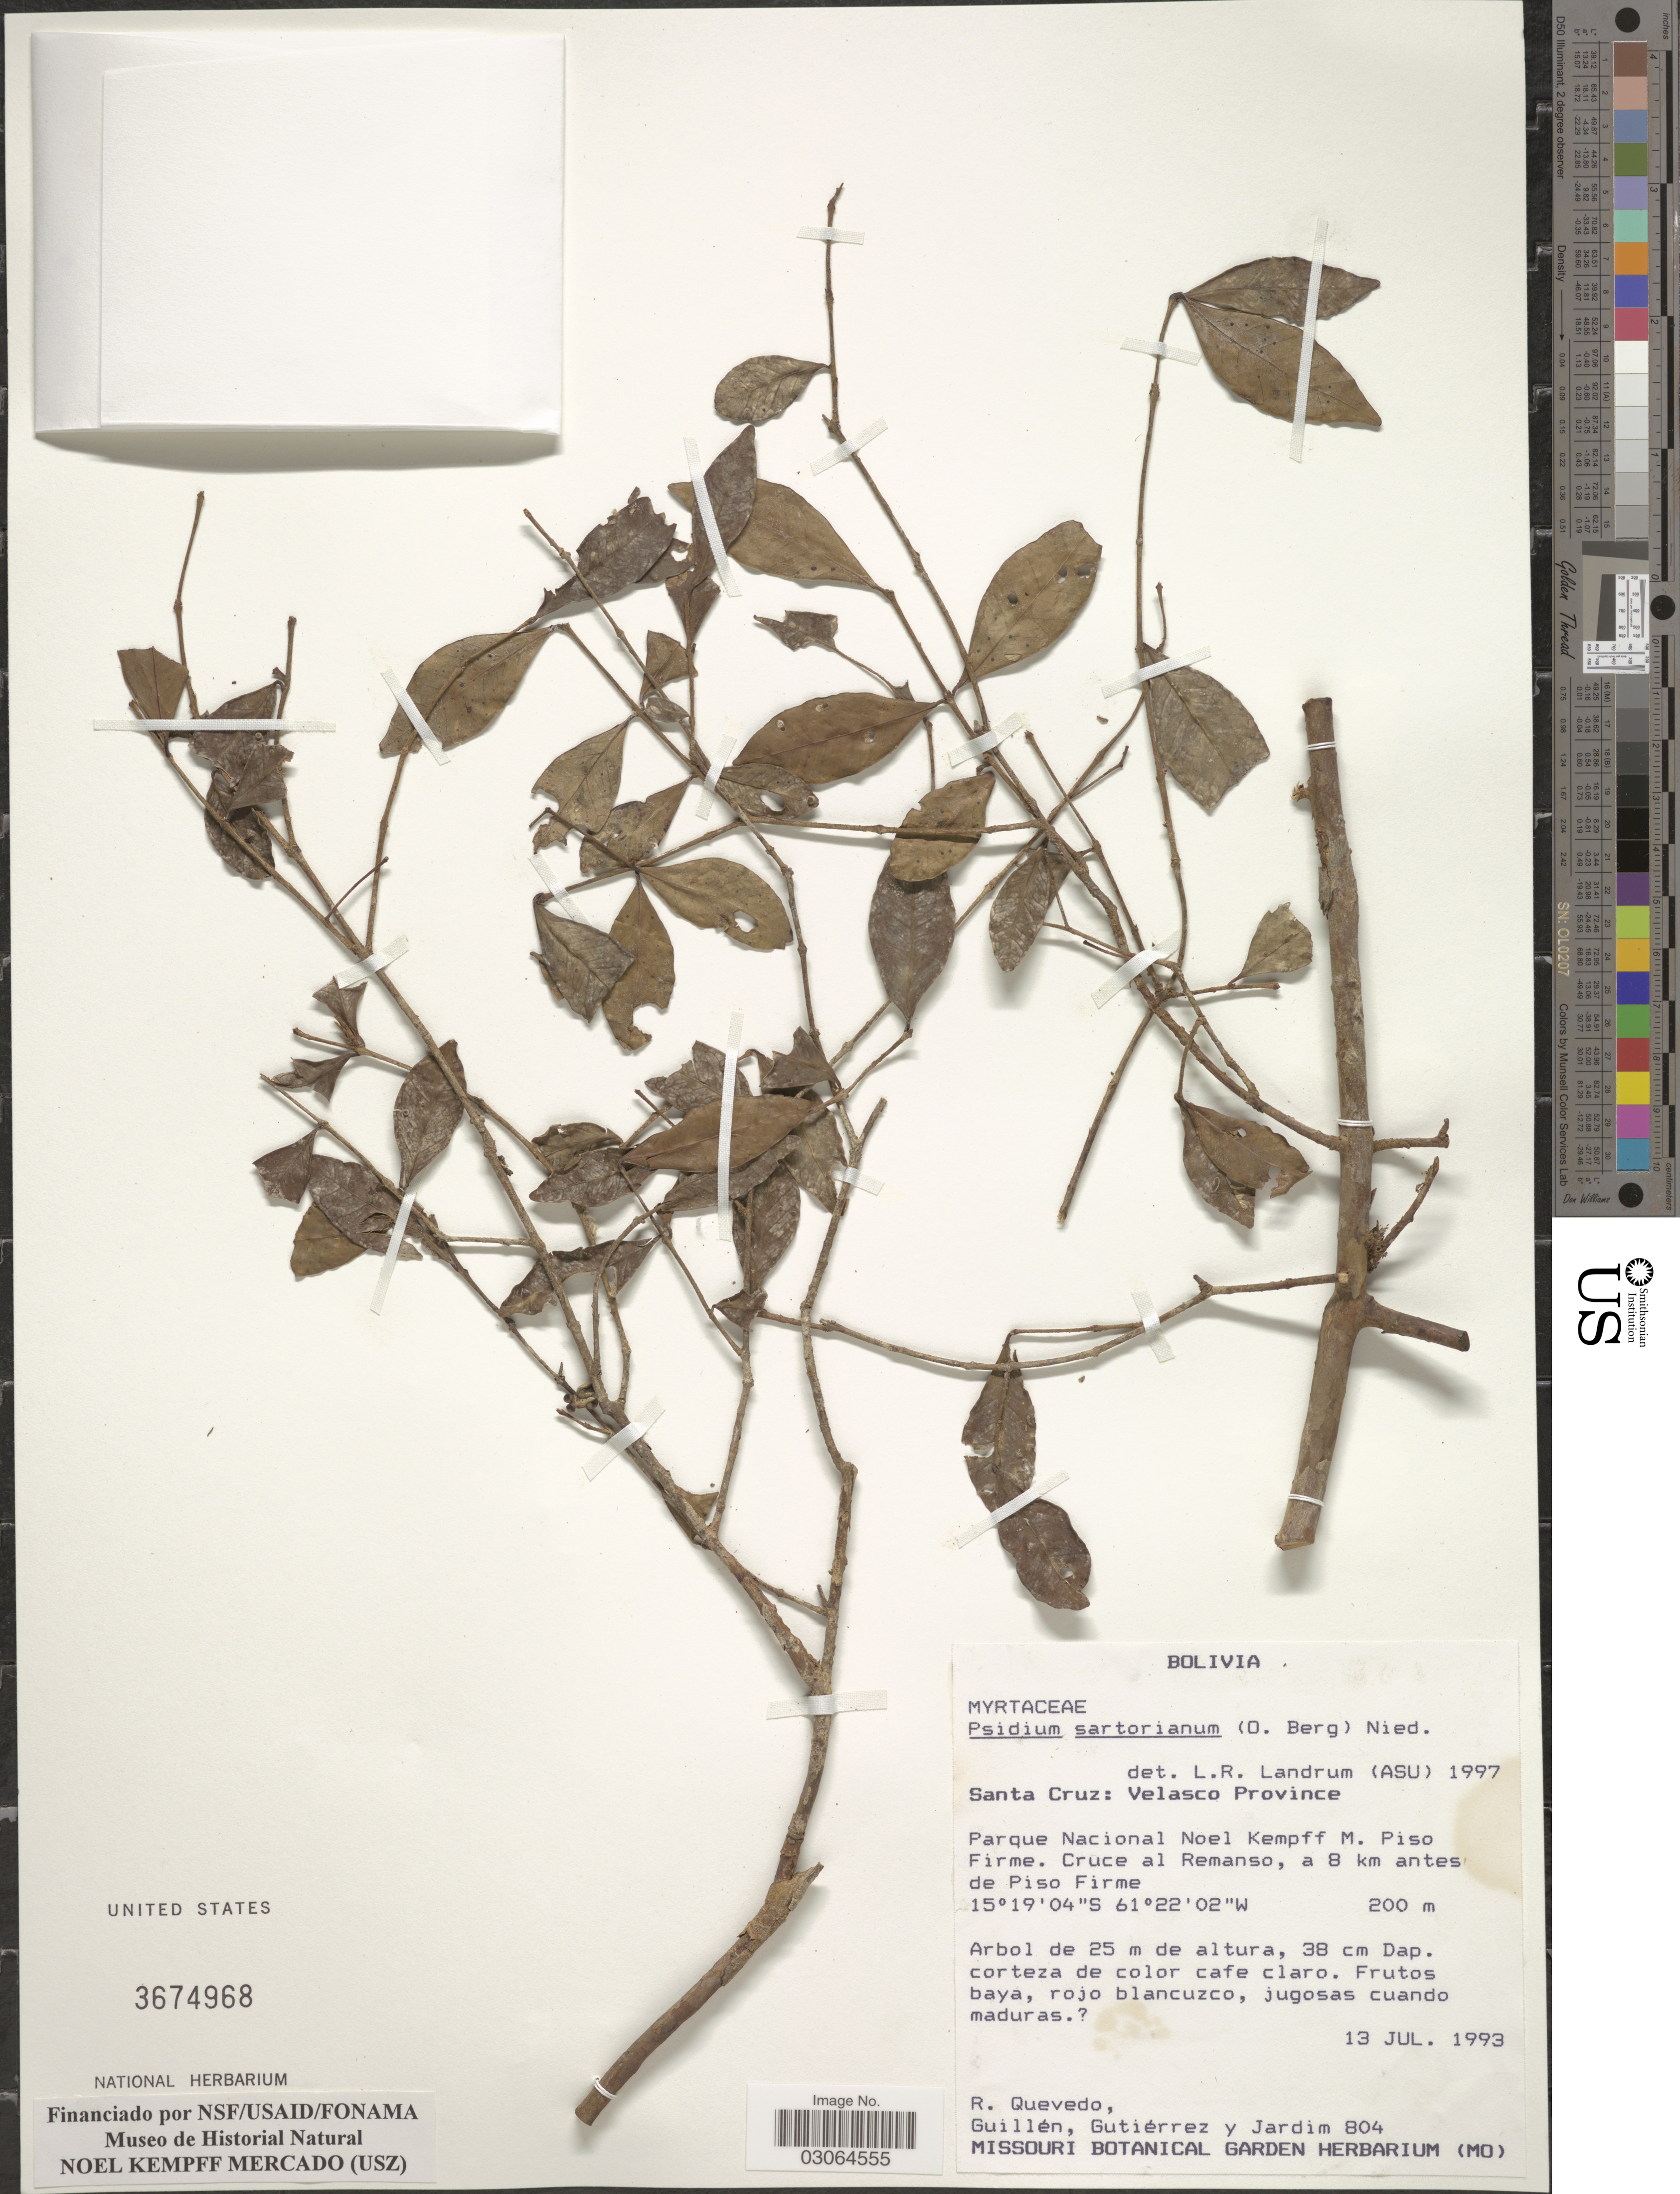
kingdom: Plantae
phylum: Tracheophyta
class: Magnoliopsida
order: Myrtales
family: Myrtaceae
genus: Psidium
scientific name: Psidium sartorianum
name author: (O. Berg) Nied.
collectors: R. Quevedo, -- Guillen, Gutiérrez, -- & Jardim, --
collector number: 804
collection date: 1993-07-13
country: Bolivia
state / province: Santa Cruz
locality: Velasco Province, Parque Nacional Noel Kempff M. Piso Firme. Cruce al Remanso, a 8 km antes de Piso Firme.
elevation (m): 200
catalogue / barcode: US 3674968